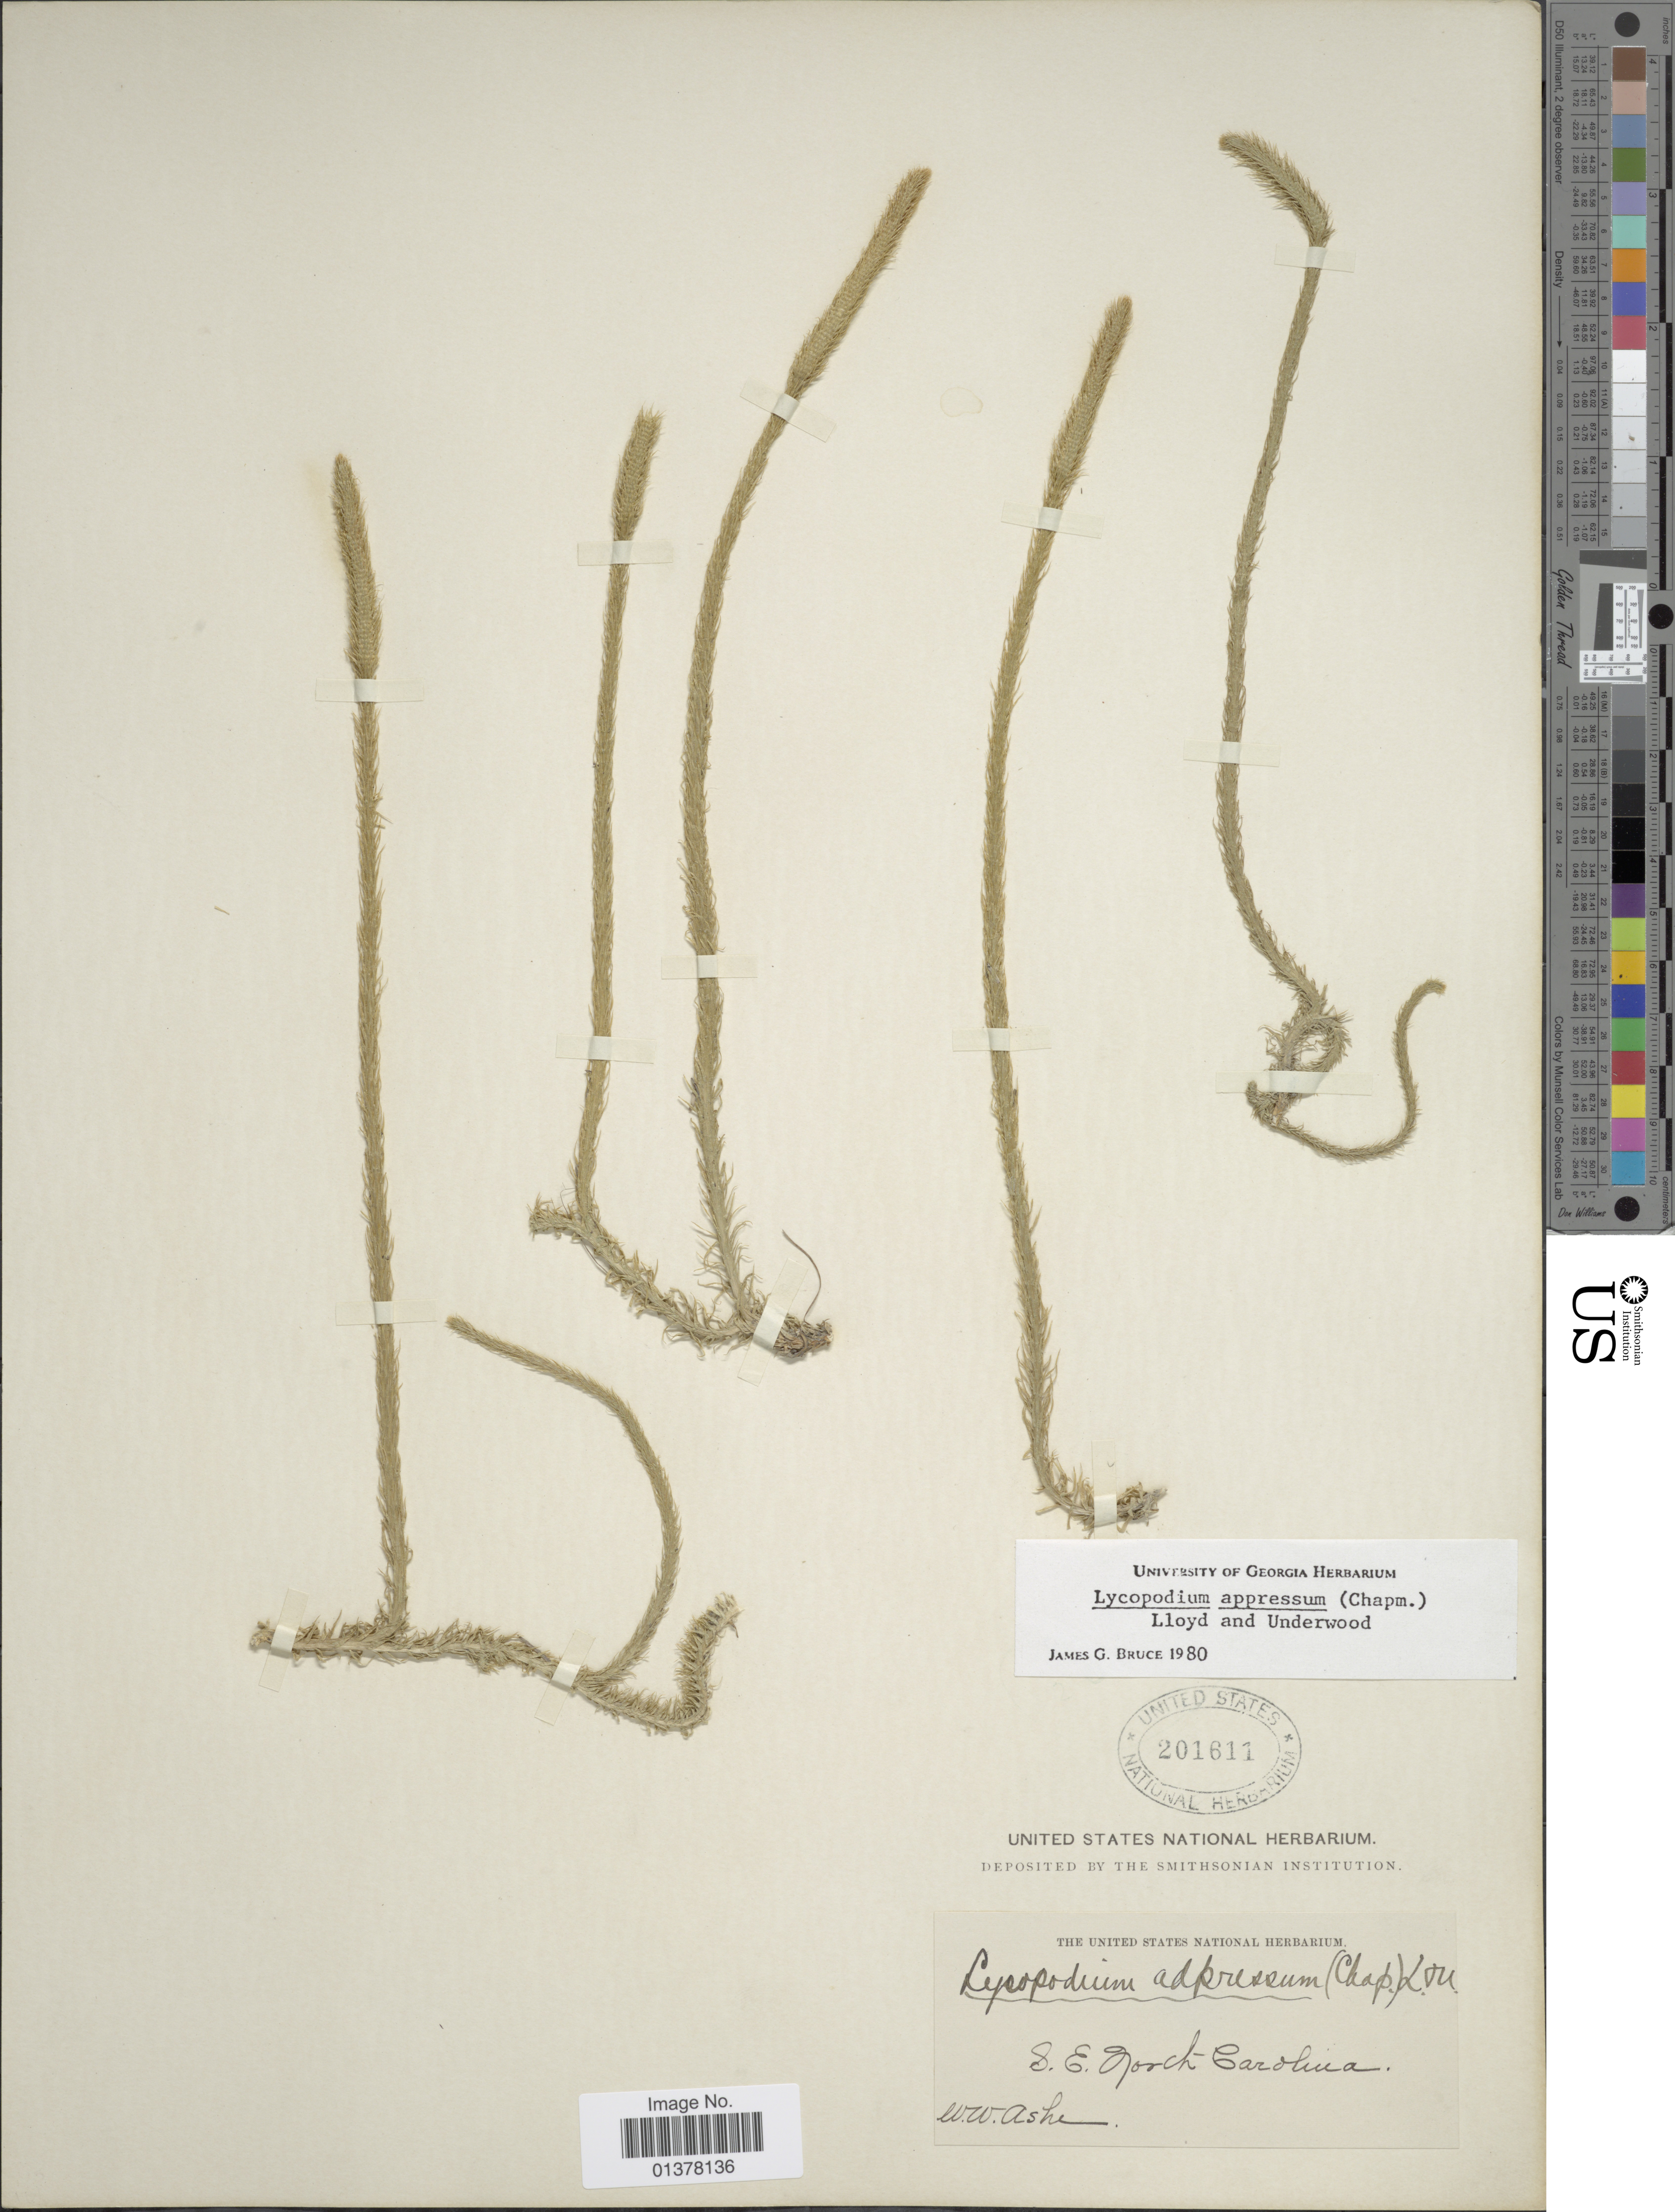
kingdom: Plantae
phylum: Tracheophyta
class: Lycopodiopsida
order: Lycopodiales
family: Lycopodiaceae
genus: Lycopodiella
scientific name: Lycopodiella appressa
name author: (Chapm.) Cranfill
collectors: W. W. Ashe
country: United States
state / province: North Carolina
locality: S.E. North Carolina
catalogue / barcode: US 201611